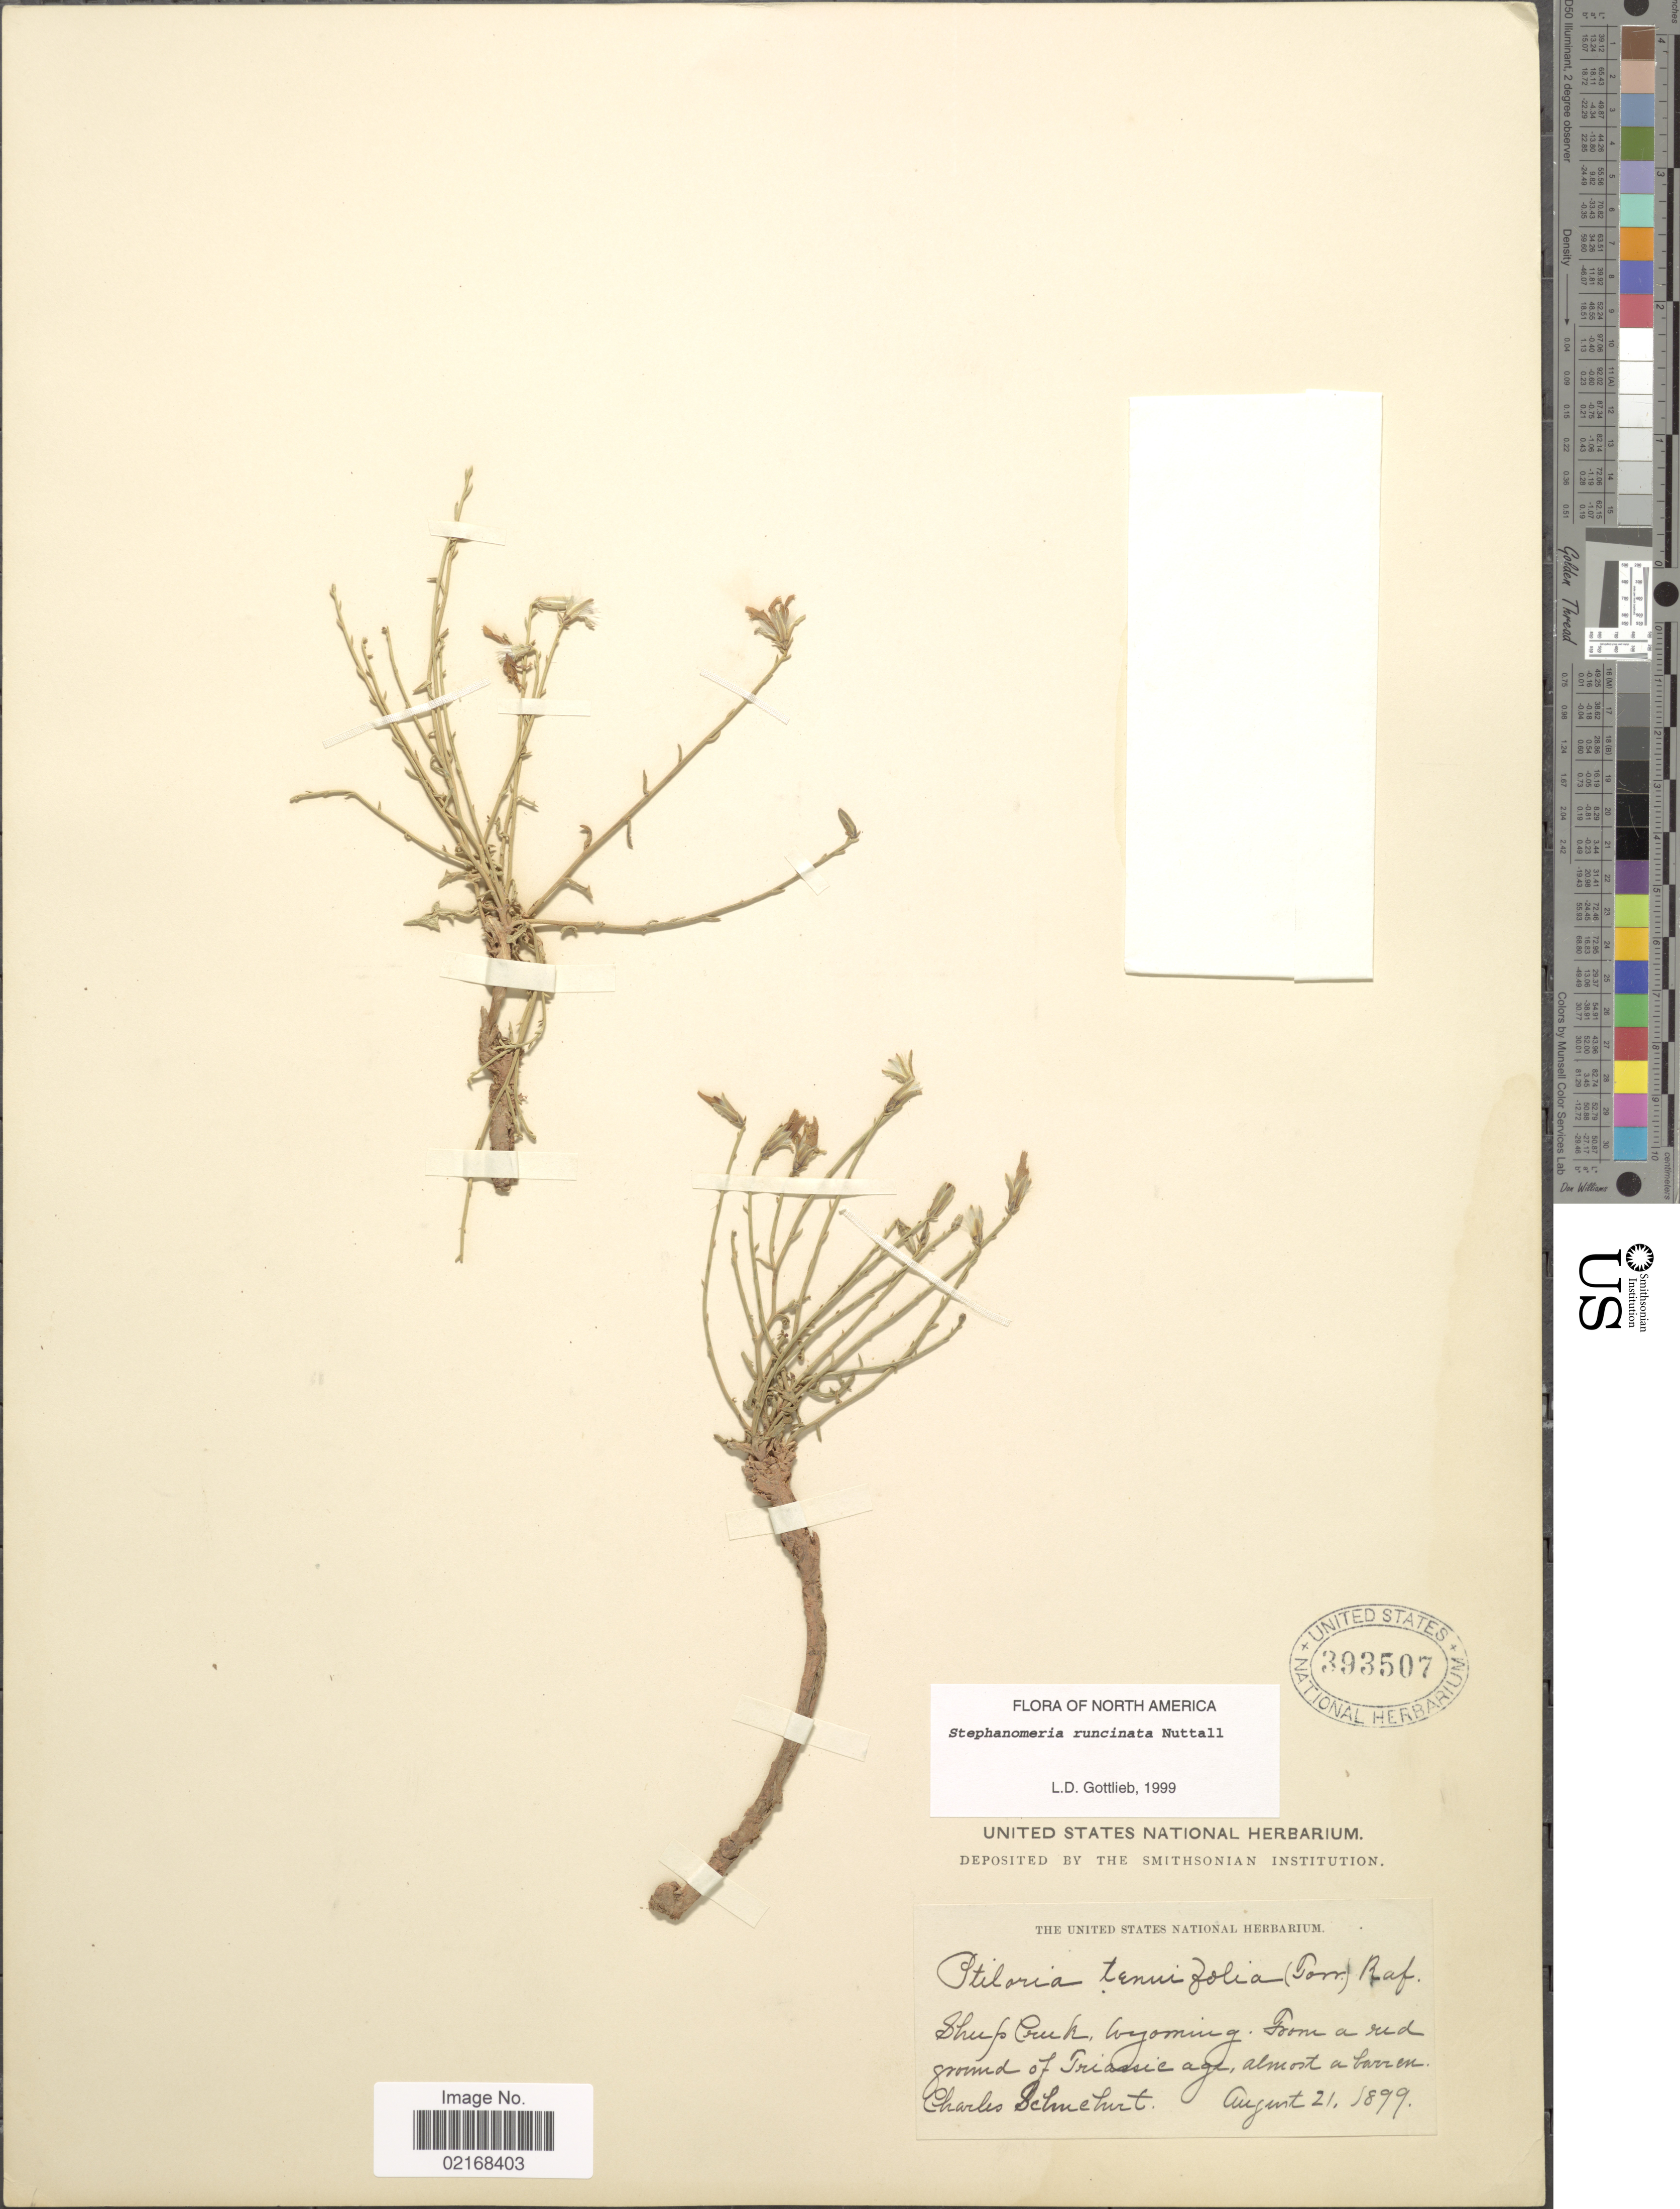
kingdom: Plantae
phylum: Tracheophyta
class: Magnoliopsida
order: Asterales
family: Asteraceae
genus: Stephanomeria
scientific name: Stephanomeria runcinata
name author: Nutt.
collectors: C. Schuchert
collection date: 1899-08-21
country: United States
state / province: Wyoming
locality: Steep Creek, Wyoming, from a red ground of Triassic age, almost a barren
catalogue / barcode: US 393507